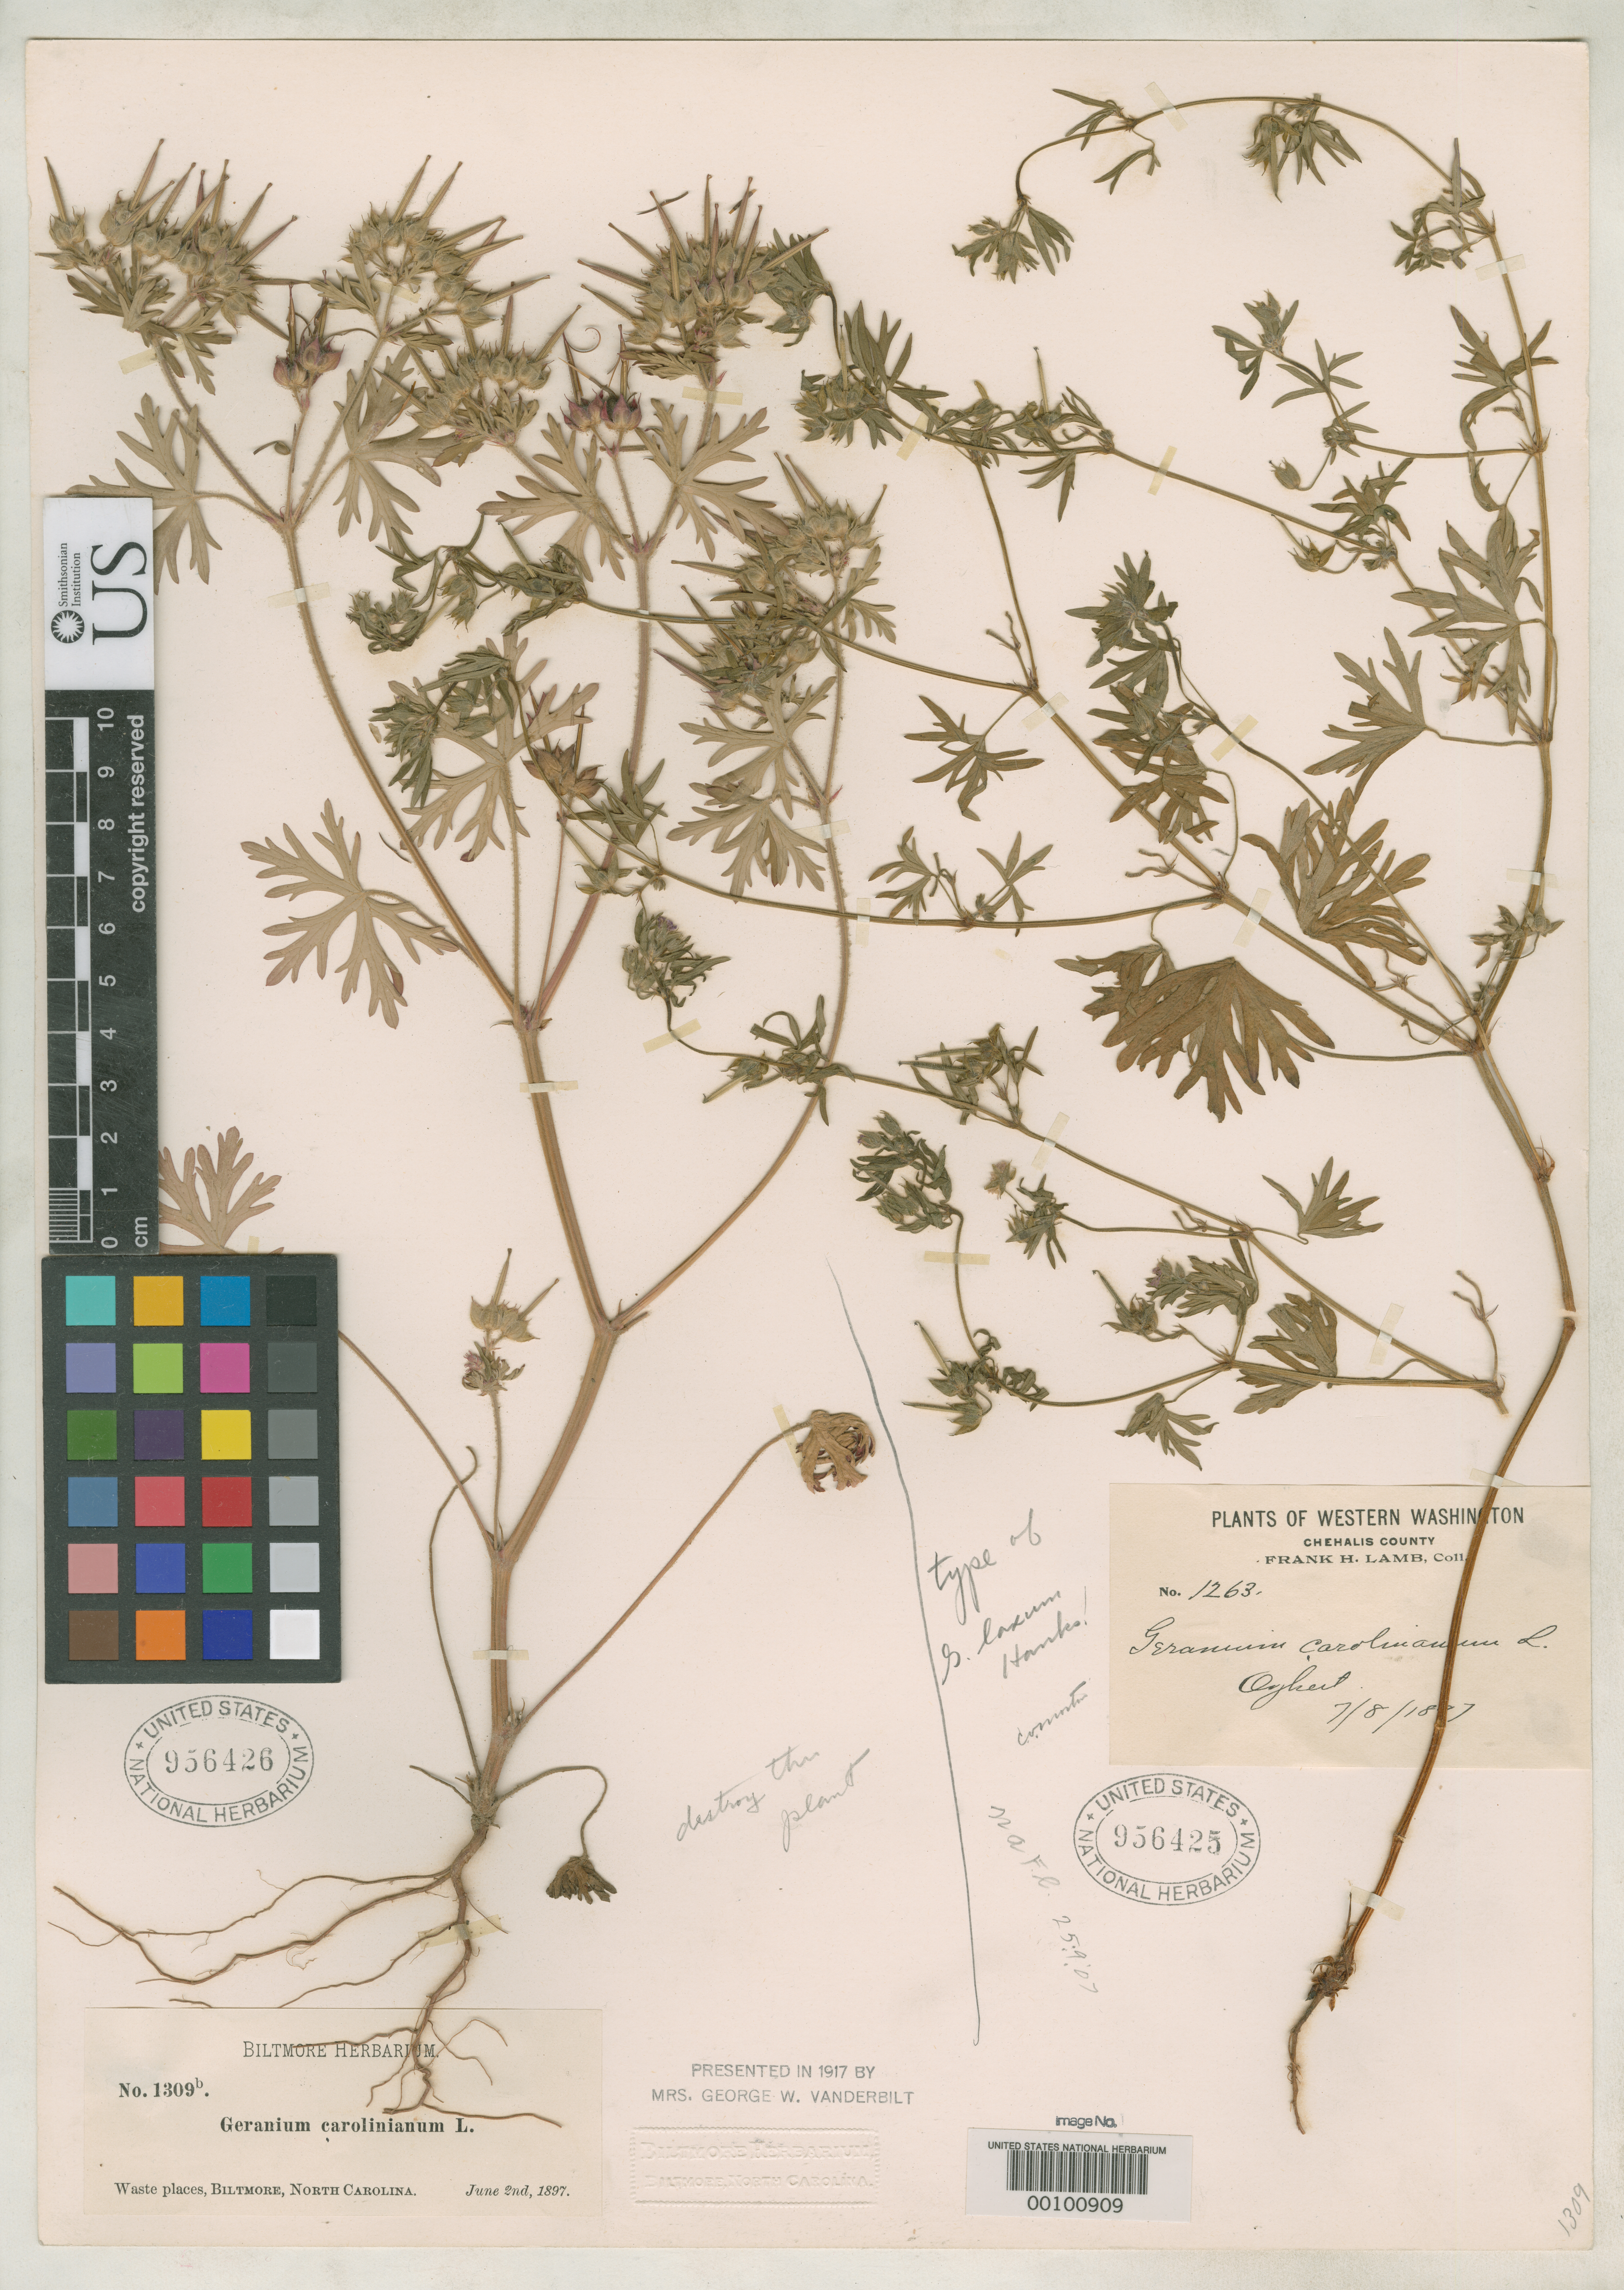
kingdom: Plantae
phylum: Tracheophyta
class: Magnoliopsida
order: Geraniales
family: Geraniaceae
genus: Geranium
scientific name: Geranium laxum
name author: Hanks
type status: Isotype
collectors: F. H. Lamb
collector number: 1263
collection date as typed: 08 Jul 1897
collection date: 1897-07-08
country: United States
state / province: Washington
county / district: Grays Harbor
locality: Oyhut.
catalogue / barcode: US 956425